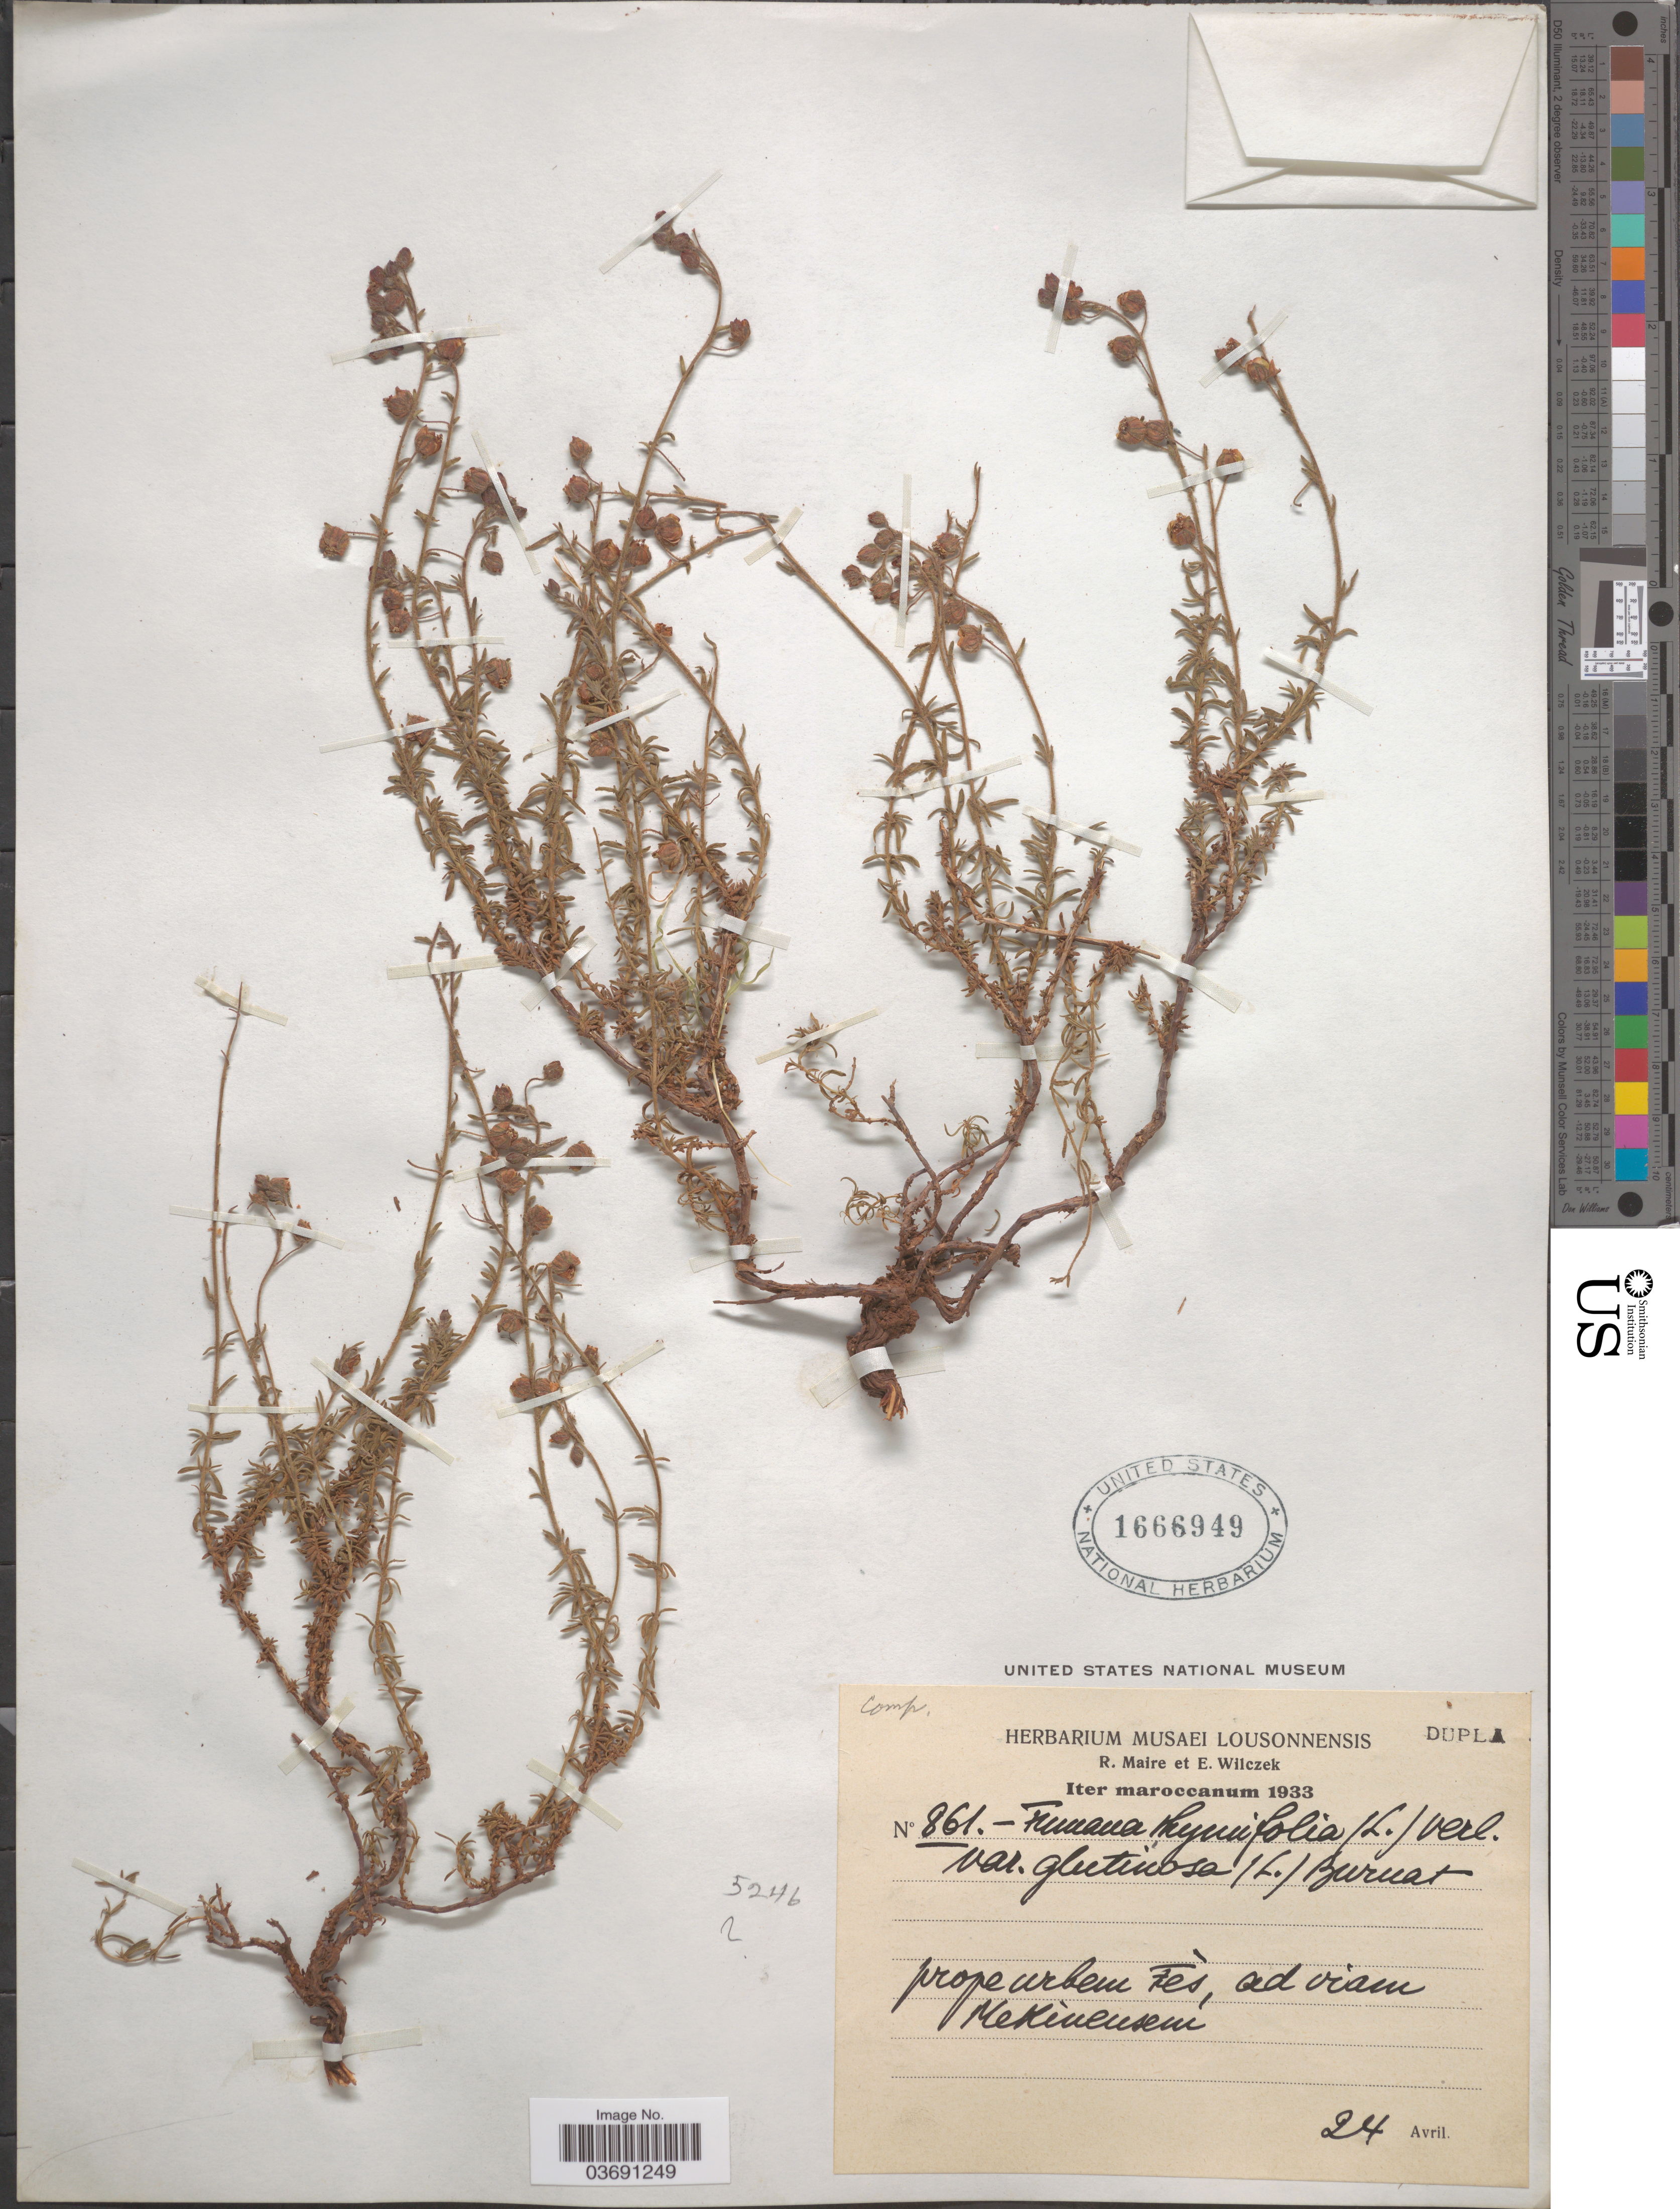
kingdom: Plantae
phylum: Tracheophyta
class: Magnoliopsida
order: Malvales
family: Cistaceae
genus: Fumana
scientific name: Fumana thymifolia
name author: (L.) Spach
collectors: R. Maire & E. Wilczek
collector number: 861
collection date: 1933-04-24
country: Morocco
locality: Prope urbem Fès, ad viam Mekineusem.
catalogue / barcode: US 1666949